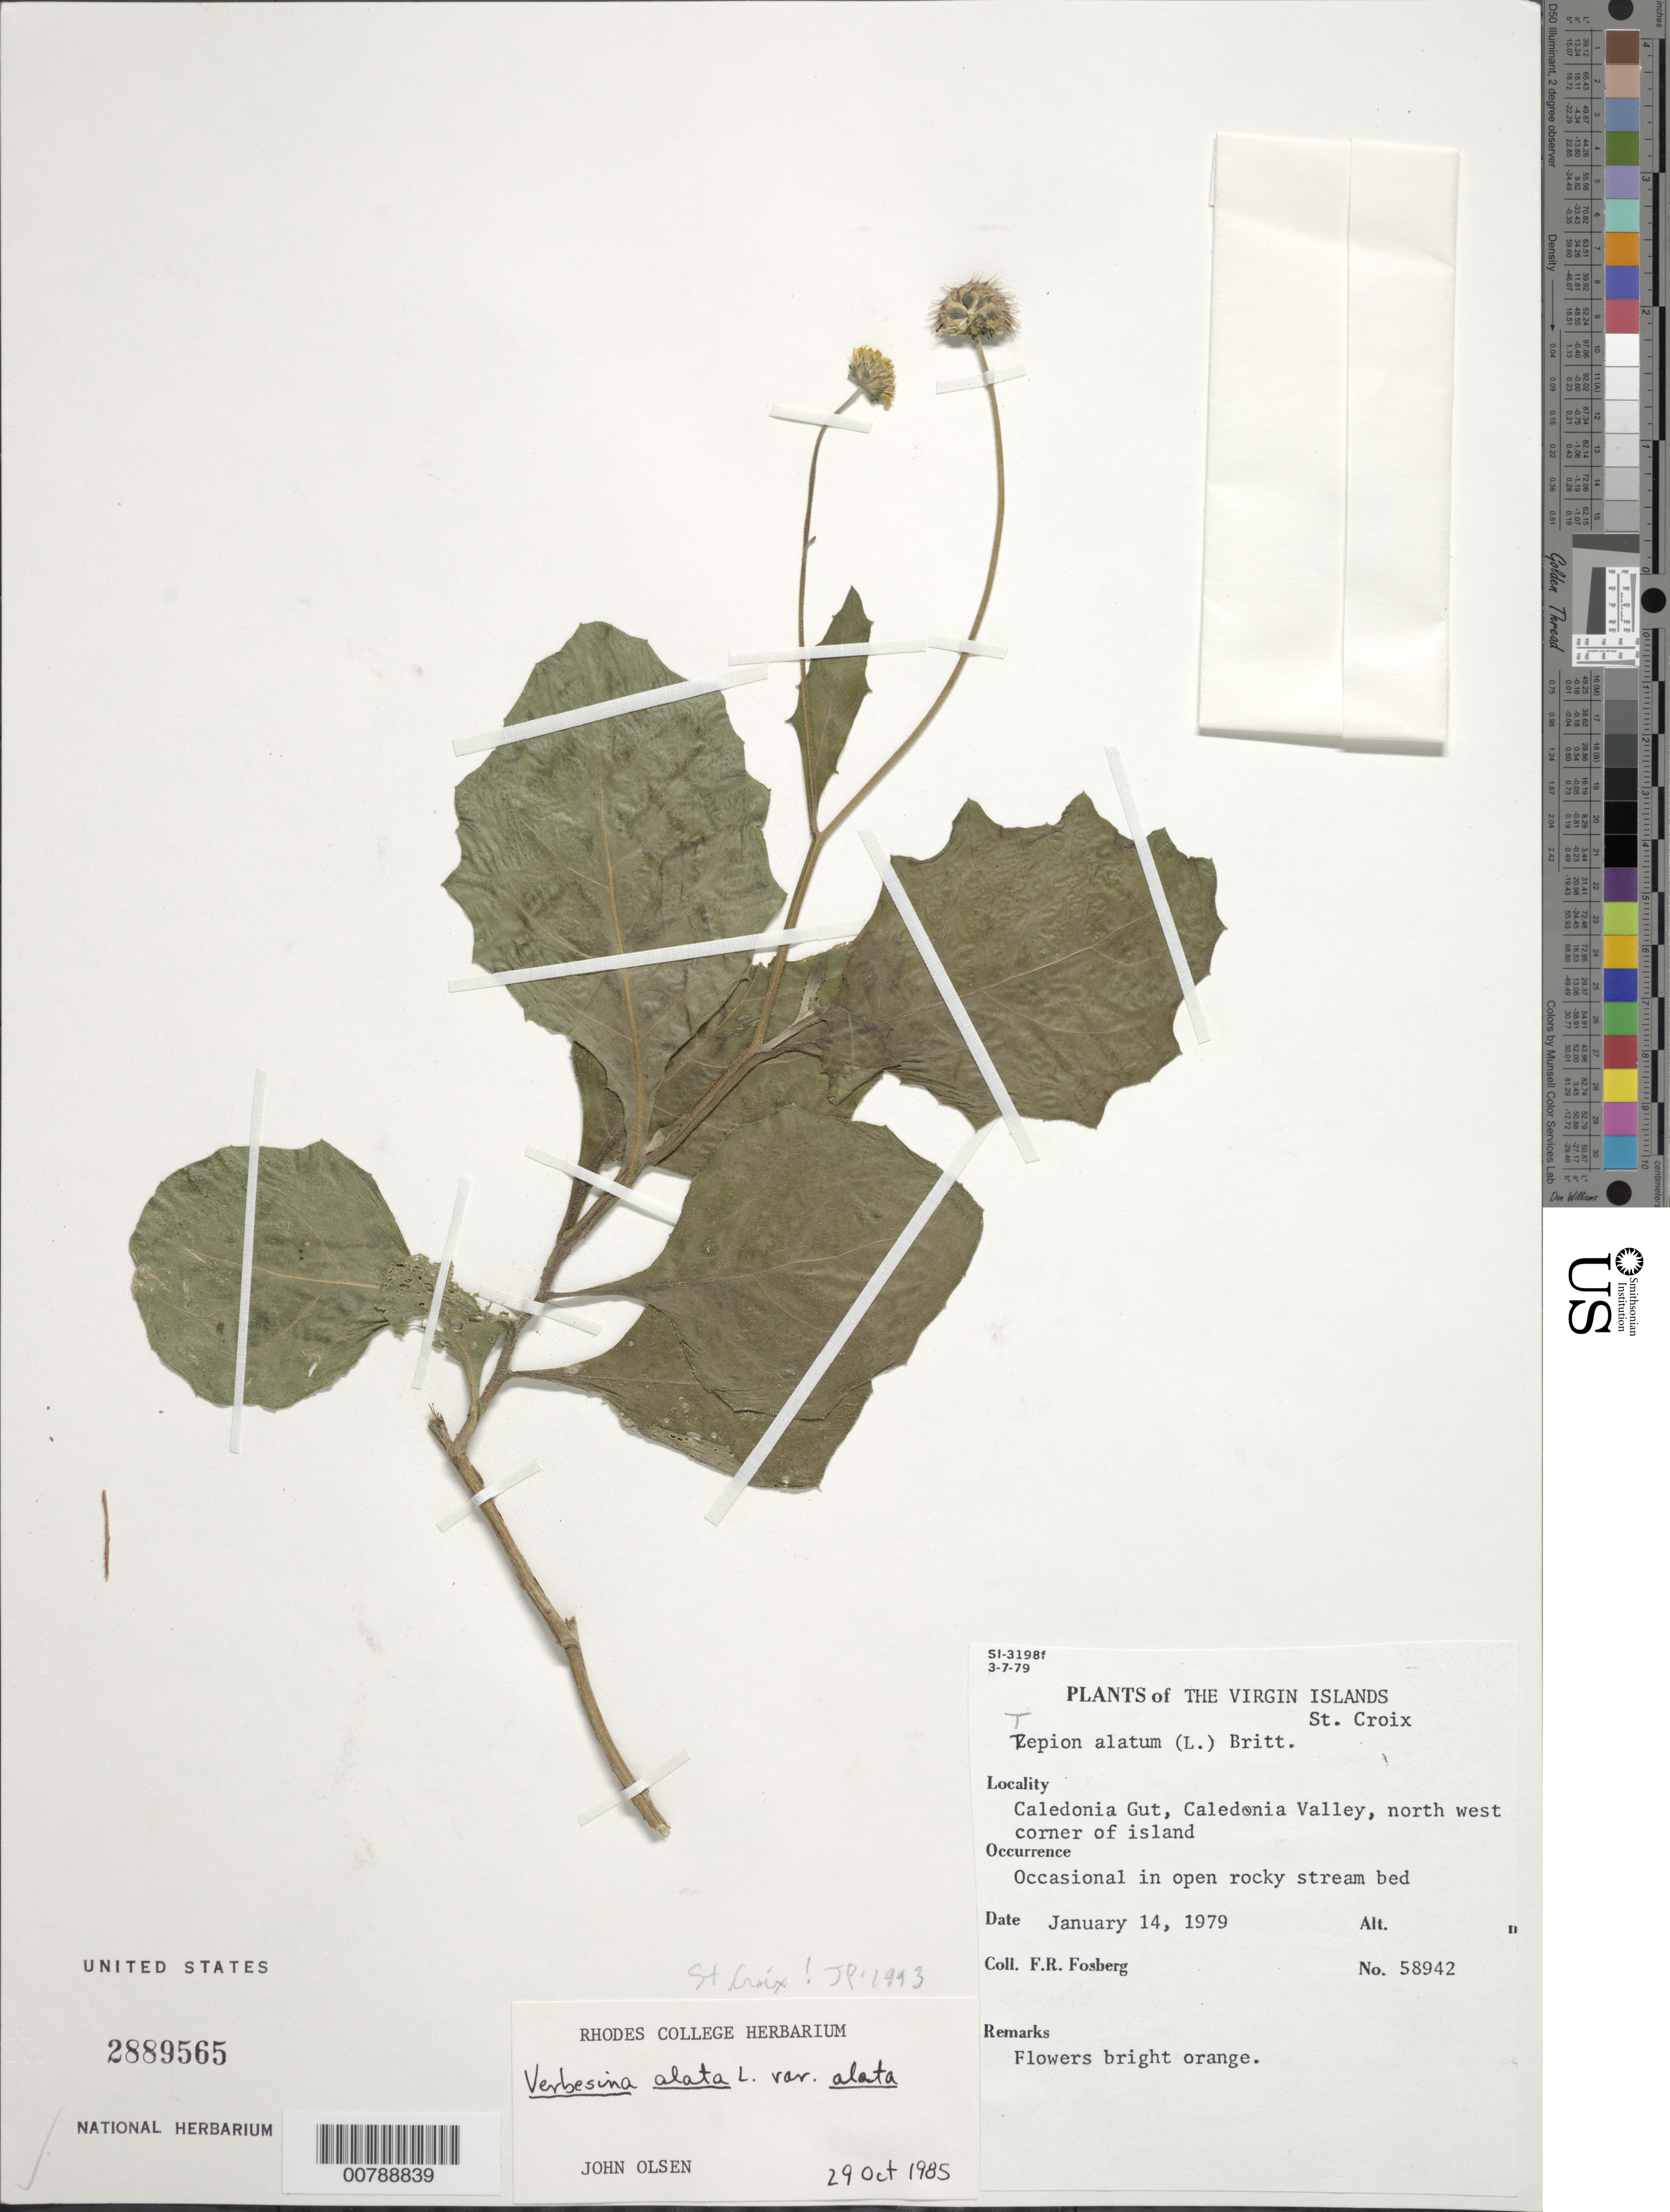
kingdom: Plantae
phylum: Tracheophyta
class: Magnoliopsida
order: Asterales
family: Asteraceae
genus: Verbesina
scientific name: Verbesina alata var. alata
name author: L.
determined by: Olsen, J.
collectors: F. R. Fosberg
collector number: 58942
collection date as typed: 14 Jan 1979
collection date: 1979-01-14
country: U.S. Virgin Islands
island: St. Croix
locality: Caledonia Gut, Caledonia Valley, northwest corner of island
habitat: Occasional in open rocky stream bed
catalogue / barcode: US 2889565